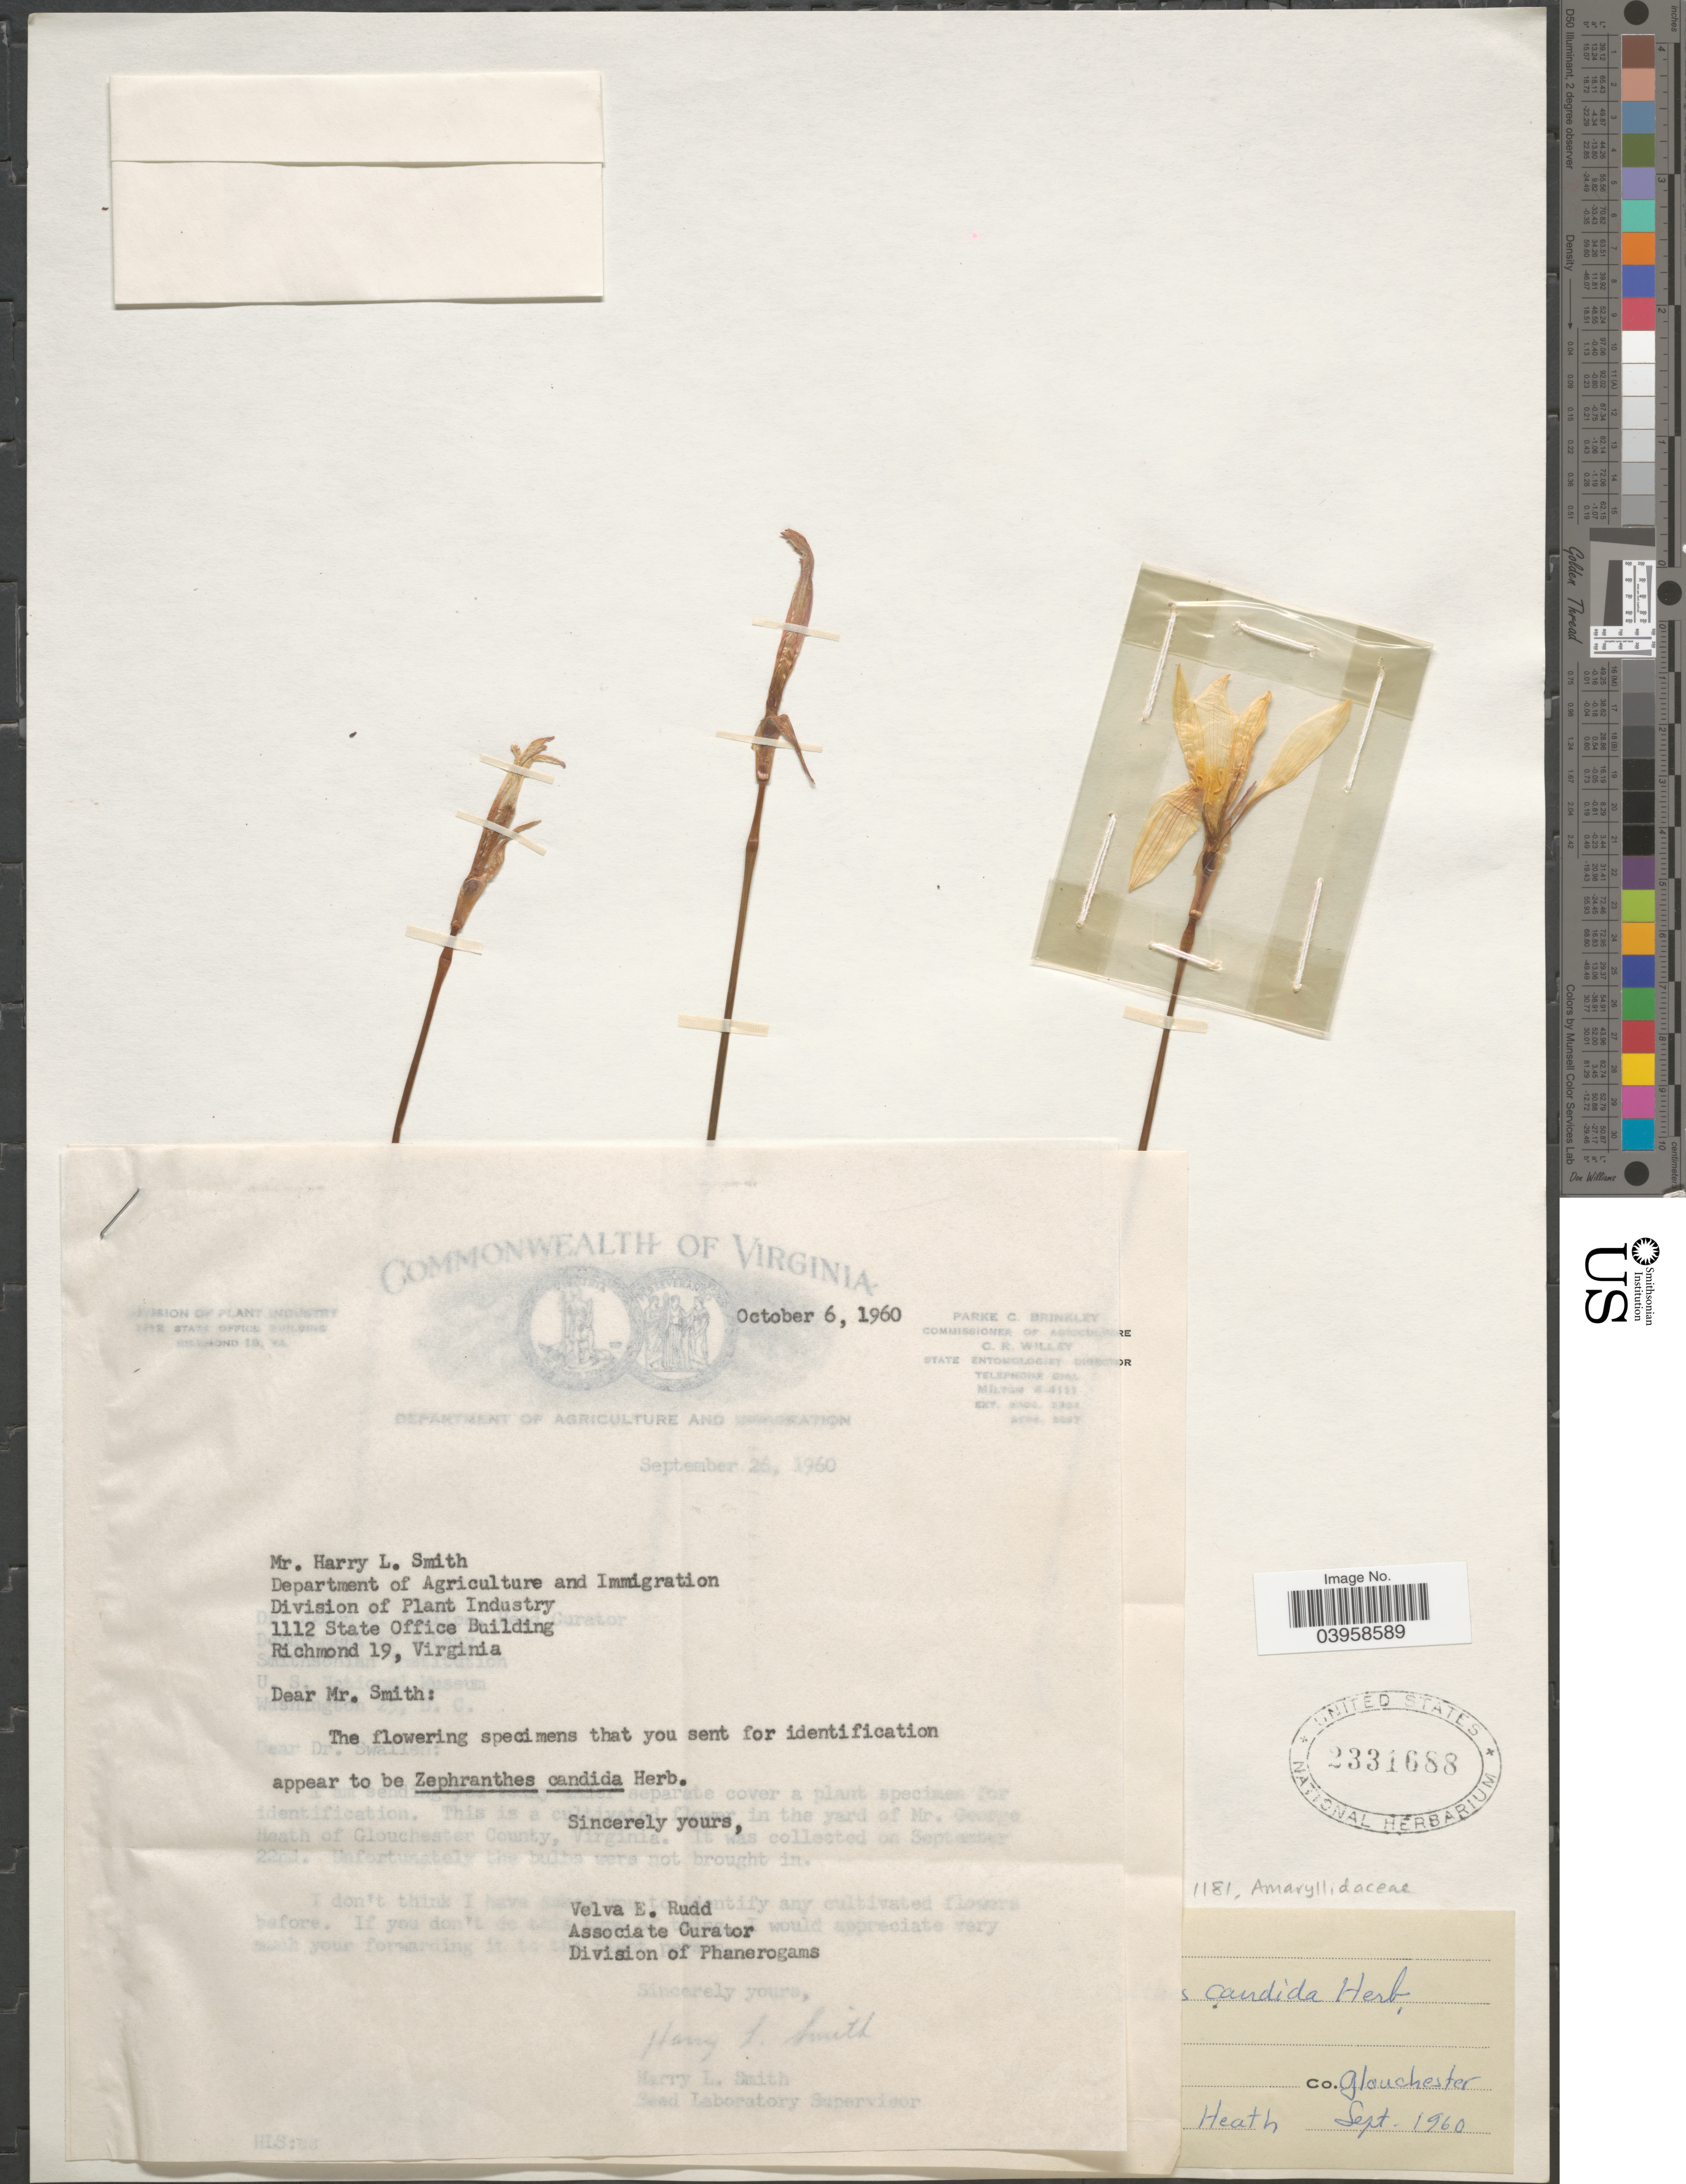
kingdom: Plantae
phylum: Tracheophyta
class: Liliopsida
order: Asparagales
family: Amaryllidaceae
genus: Zephyranthes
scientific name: Zephyranthes candida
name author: (Lindl.) Herb.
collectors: Heath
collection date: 1960-09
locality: [illegible text]. Co. Glouchester.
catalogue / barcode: US 2331688